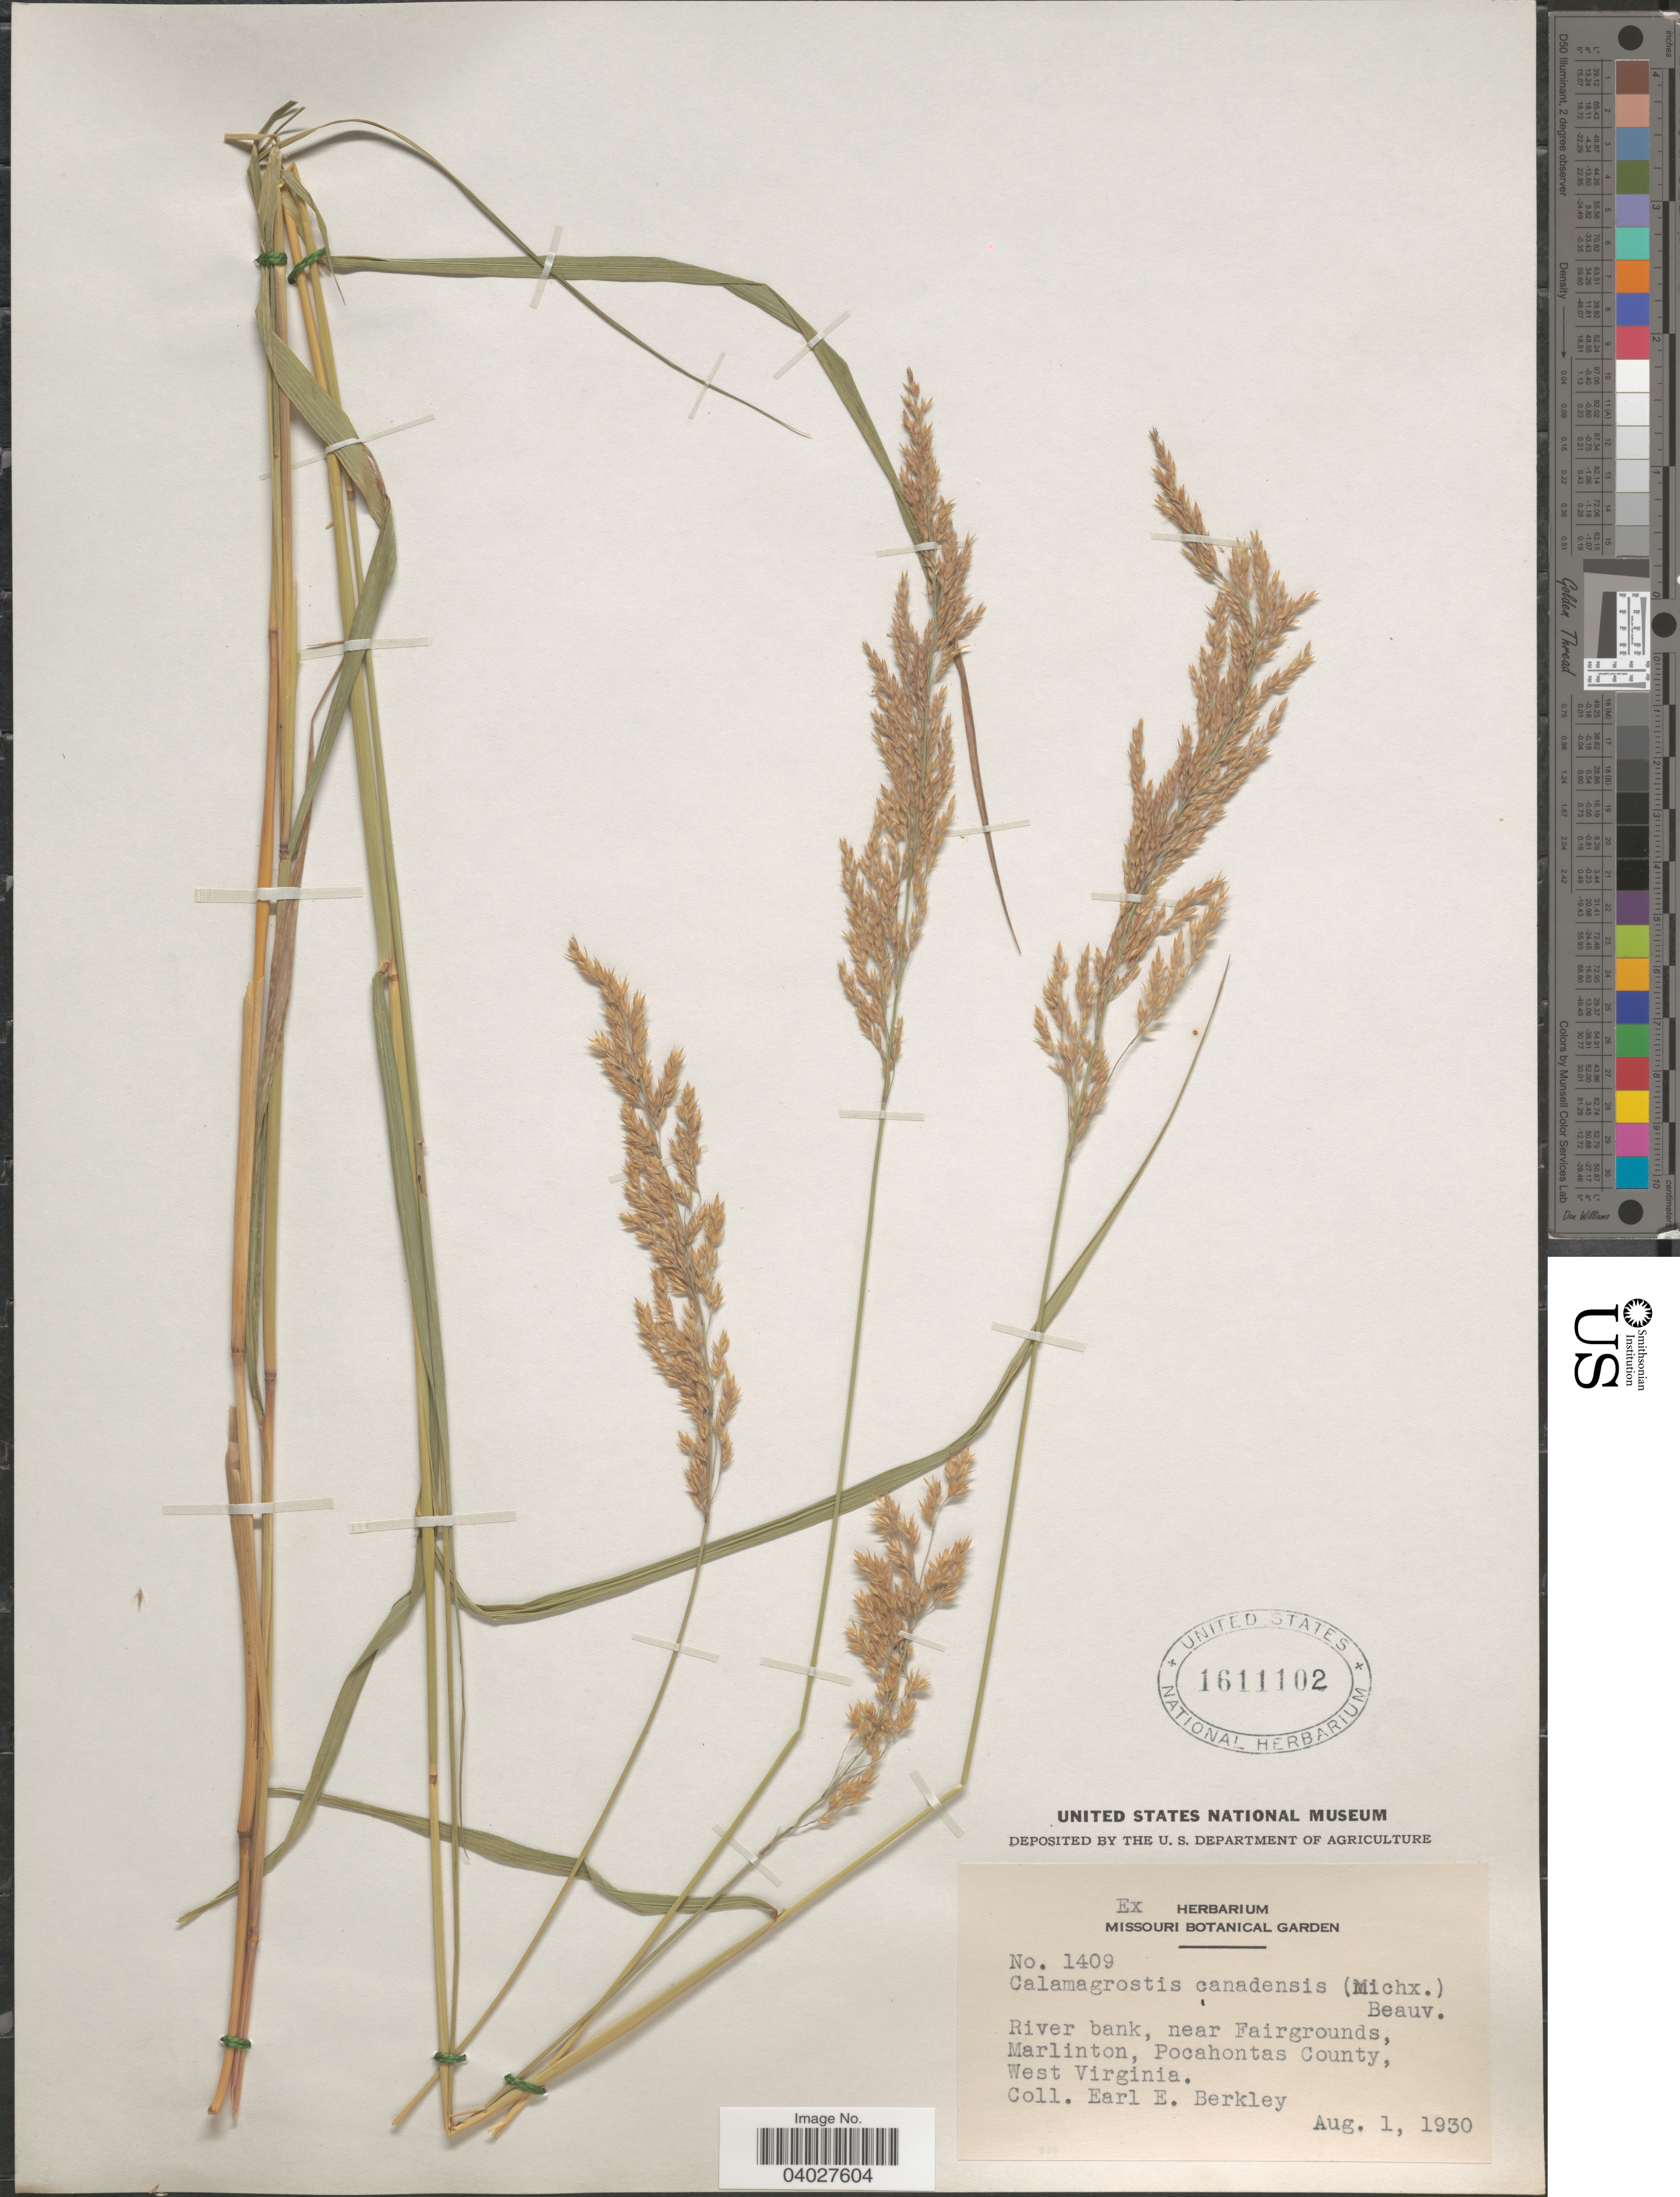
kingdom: Plantae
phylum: Tracheophyta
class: Liliopsida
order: Poales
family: Poaceae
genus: Calamagrostis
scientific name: Calamagrostis canadensis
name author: (Michx.) P. Beauv.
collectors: E. Berkley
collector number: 1409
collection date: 1930-08-01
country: United States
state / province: West Virginia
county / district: Pocahontas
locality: River bank, near Fairgrounds, Marlinton, Pocahontas County.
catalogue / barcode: US 1611102